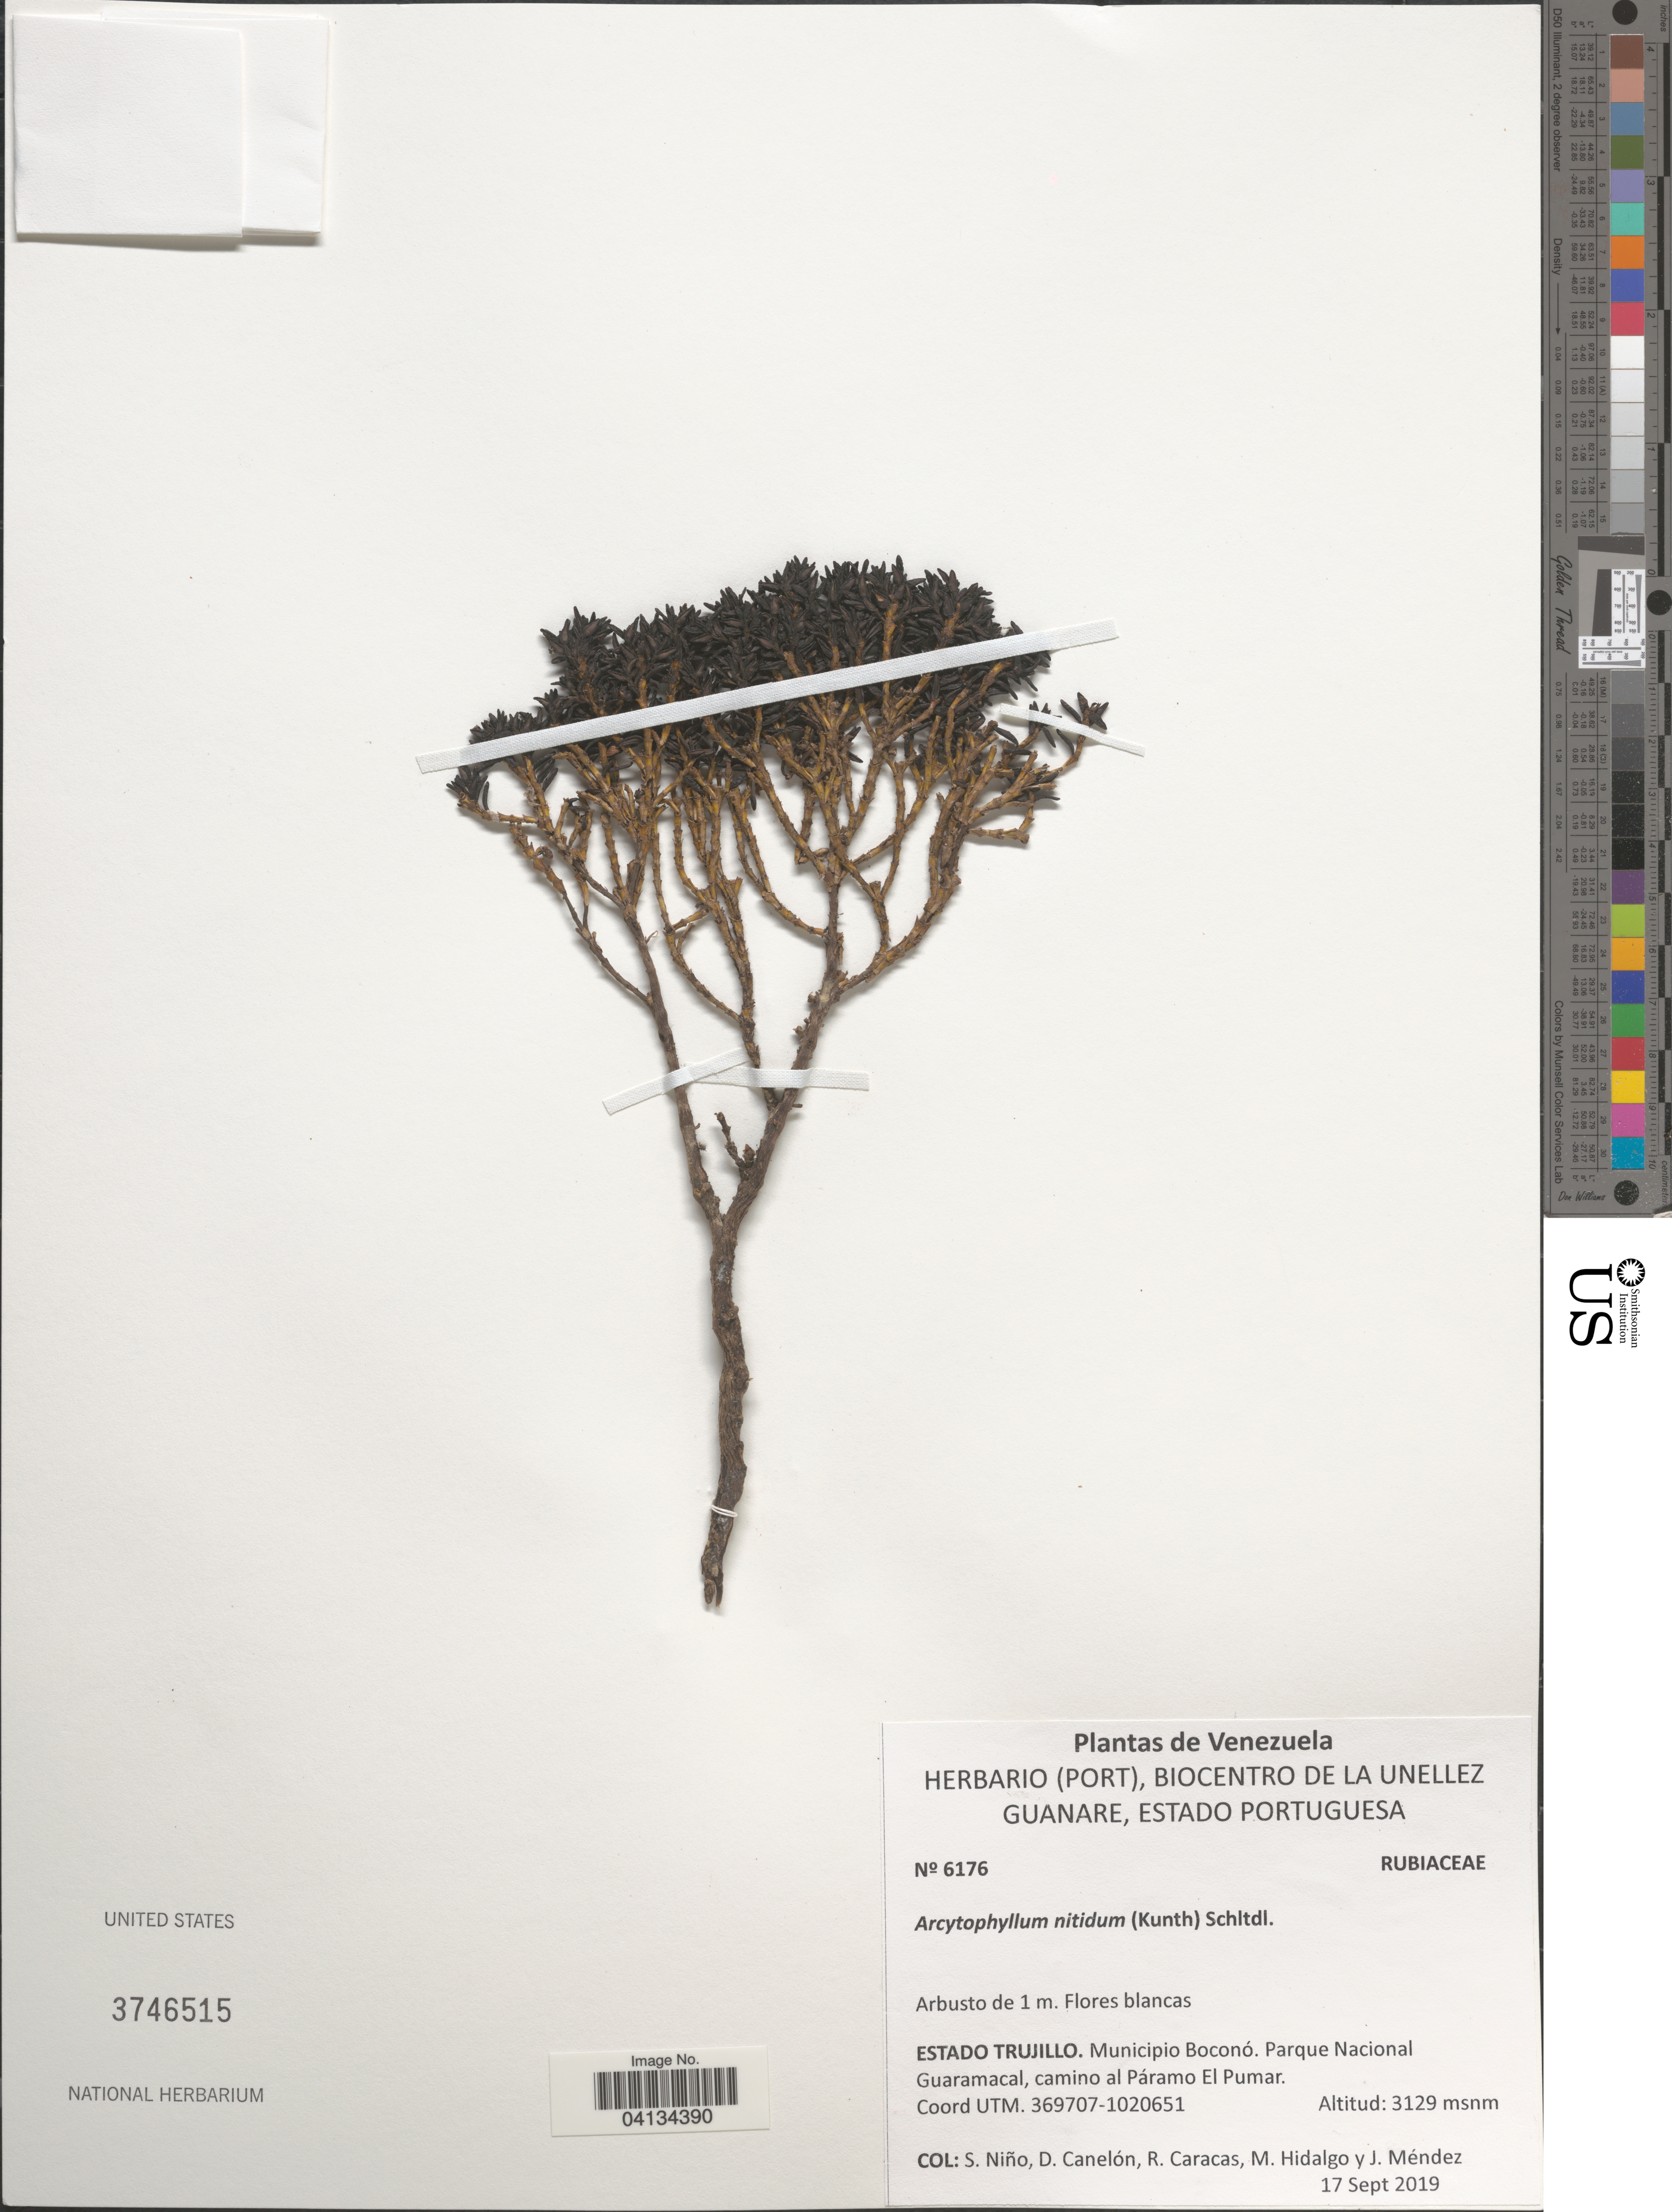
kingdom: Plantae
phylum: Tracheophyta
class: Magnoliopsida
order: Gentianales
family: Rubiaceae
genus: Arcytophyllum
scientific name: Arcytophyllum nitidum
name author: (Kunth) Schltdl.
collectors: S. M. Niño, D. Canelón, R. Caracas, M. Hidalgo & J. Mendez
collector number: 6176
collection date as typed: Transcribed d/m/y: 17/9/2019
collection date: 2019-09-17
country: Venezuela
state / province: Trujillo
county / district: Boconó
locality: Parque Nacional Guaramacal, camino al Páramo El Pumar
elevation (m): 3129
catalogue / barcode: US 3746515